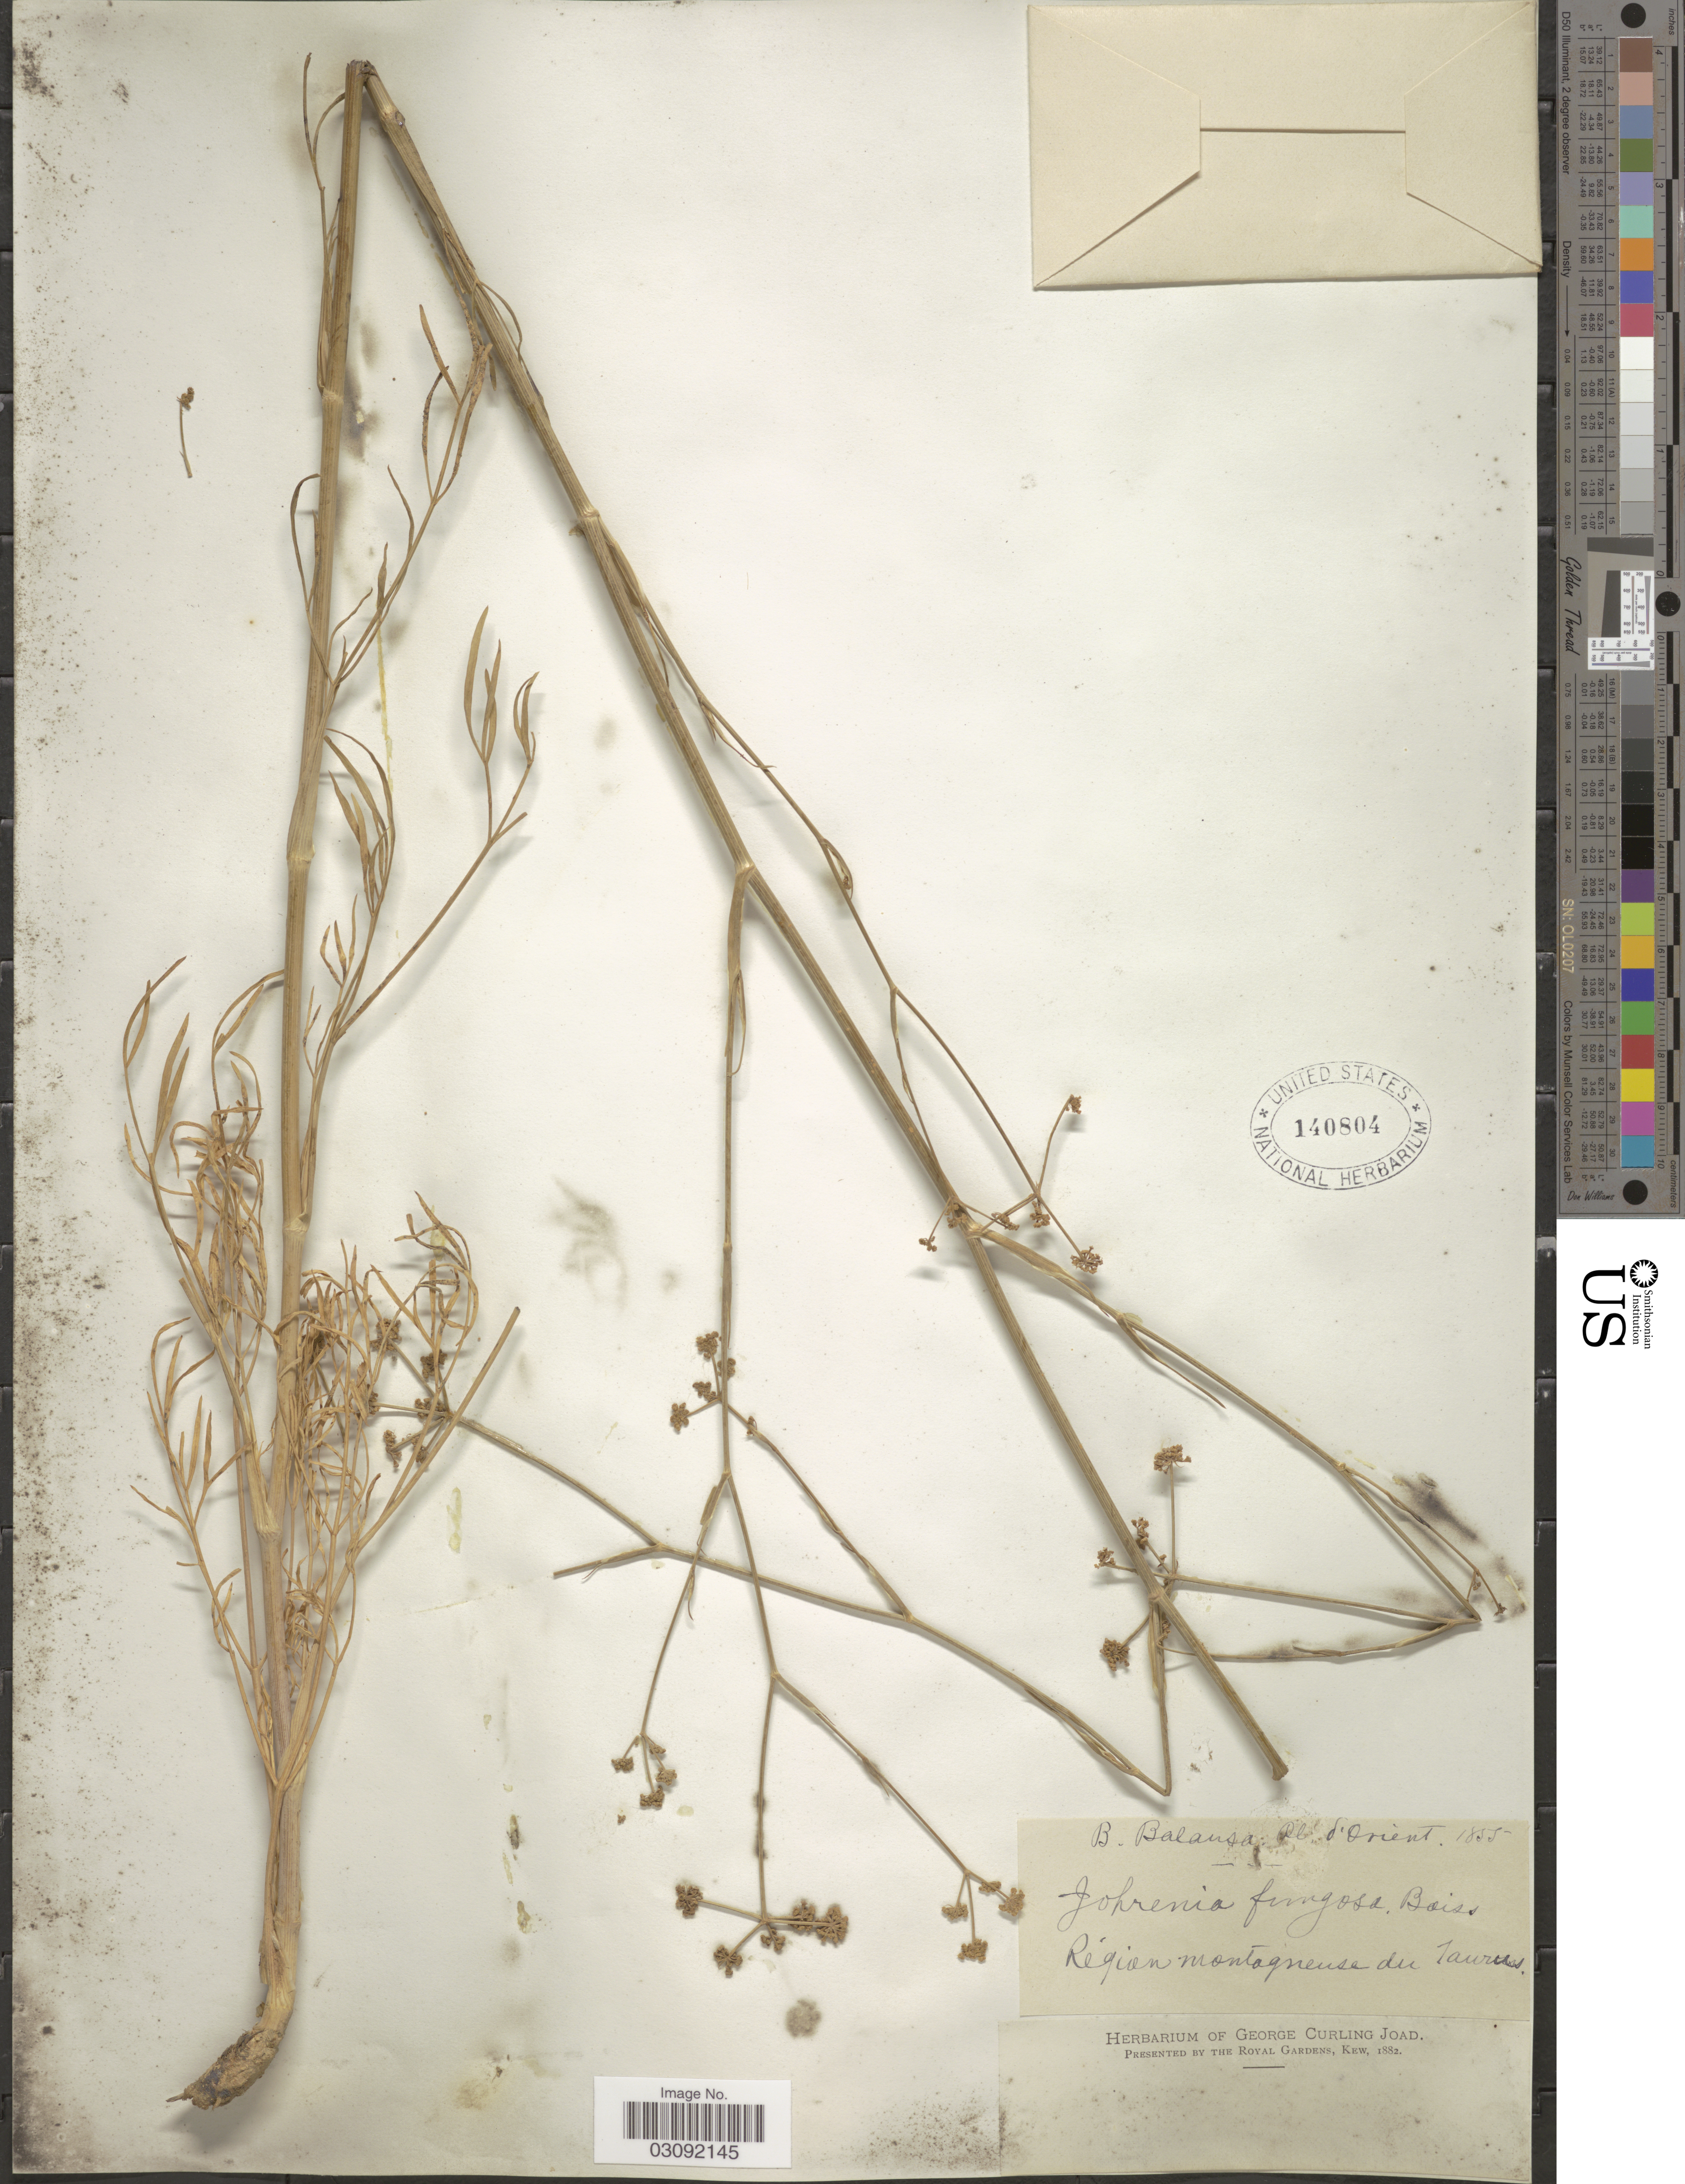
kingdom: Plantae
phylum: Tracheophyta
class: Magnoliopsida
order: Apiales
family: Apiaceae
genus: Johrenia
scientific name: Johrenia fungosa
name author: Boiss.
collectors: B. Balansa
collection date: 1855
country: Turkey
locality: D'Orient. Région montagneuse du Taurus.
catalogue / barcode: US 140804